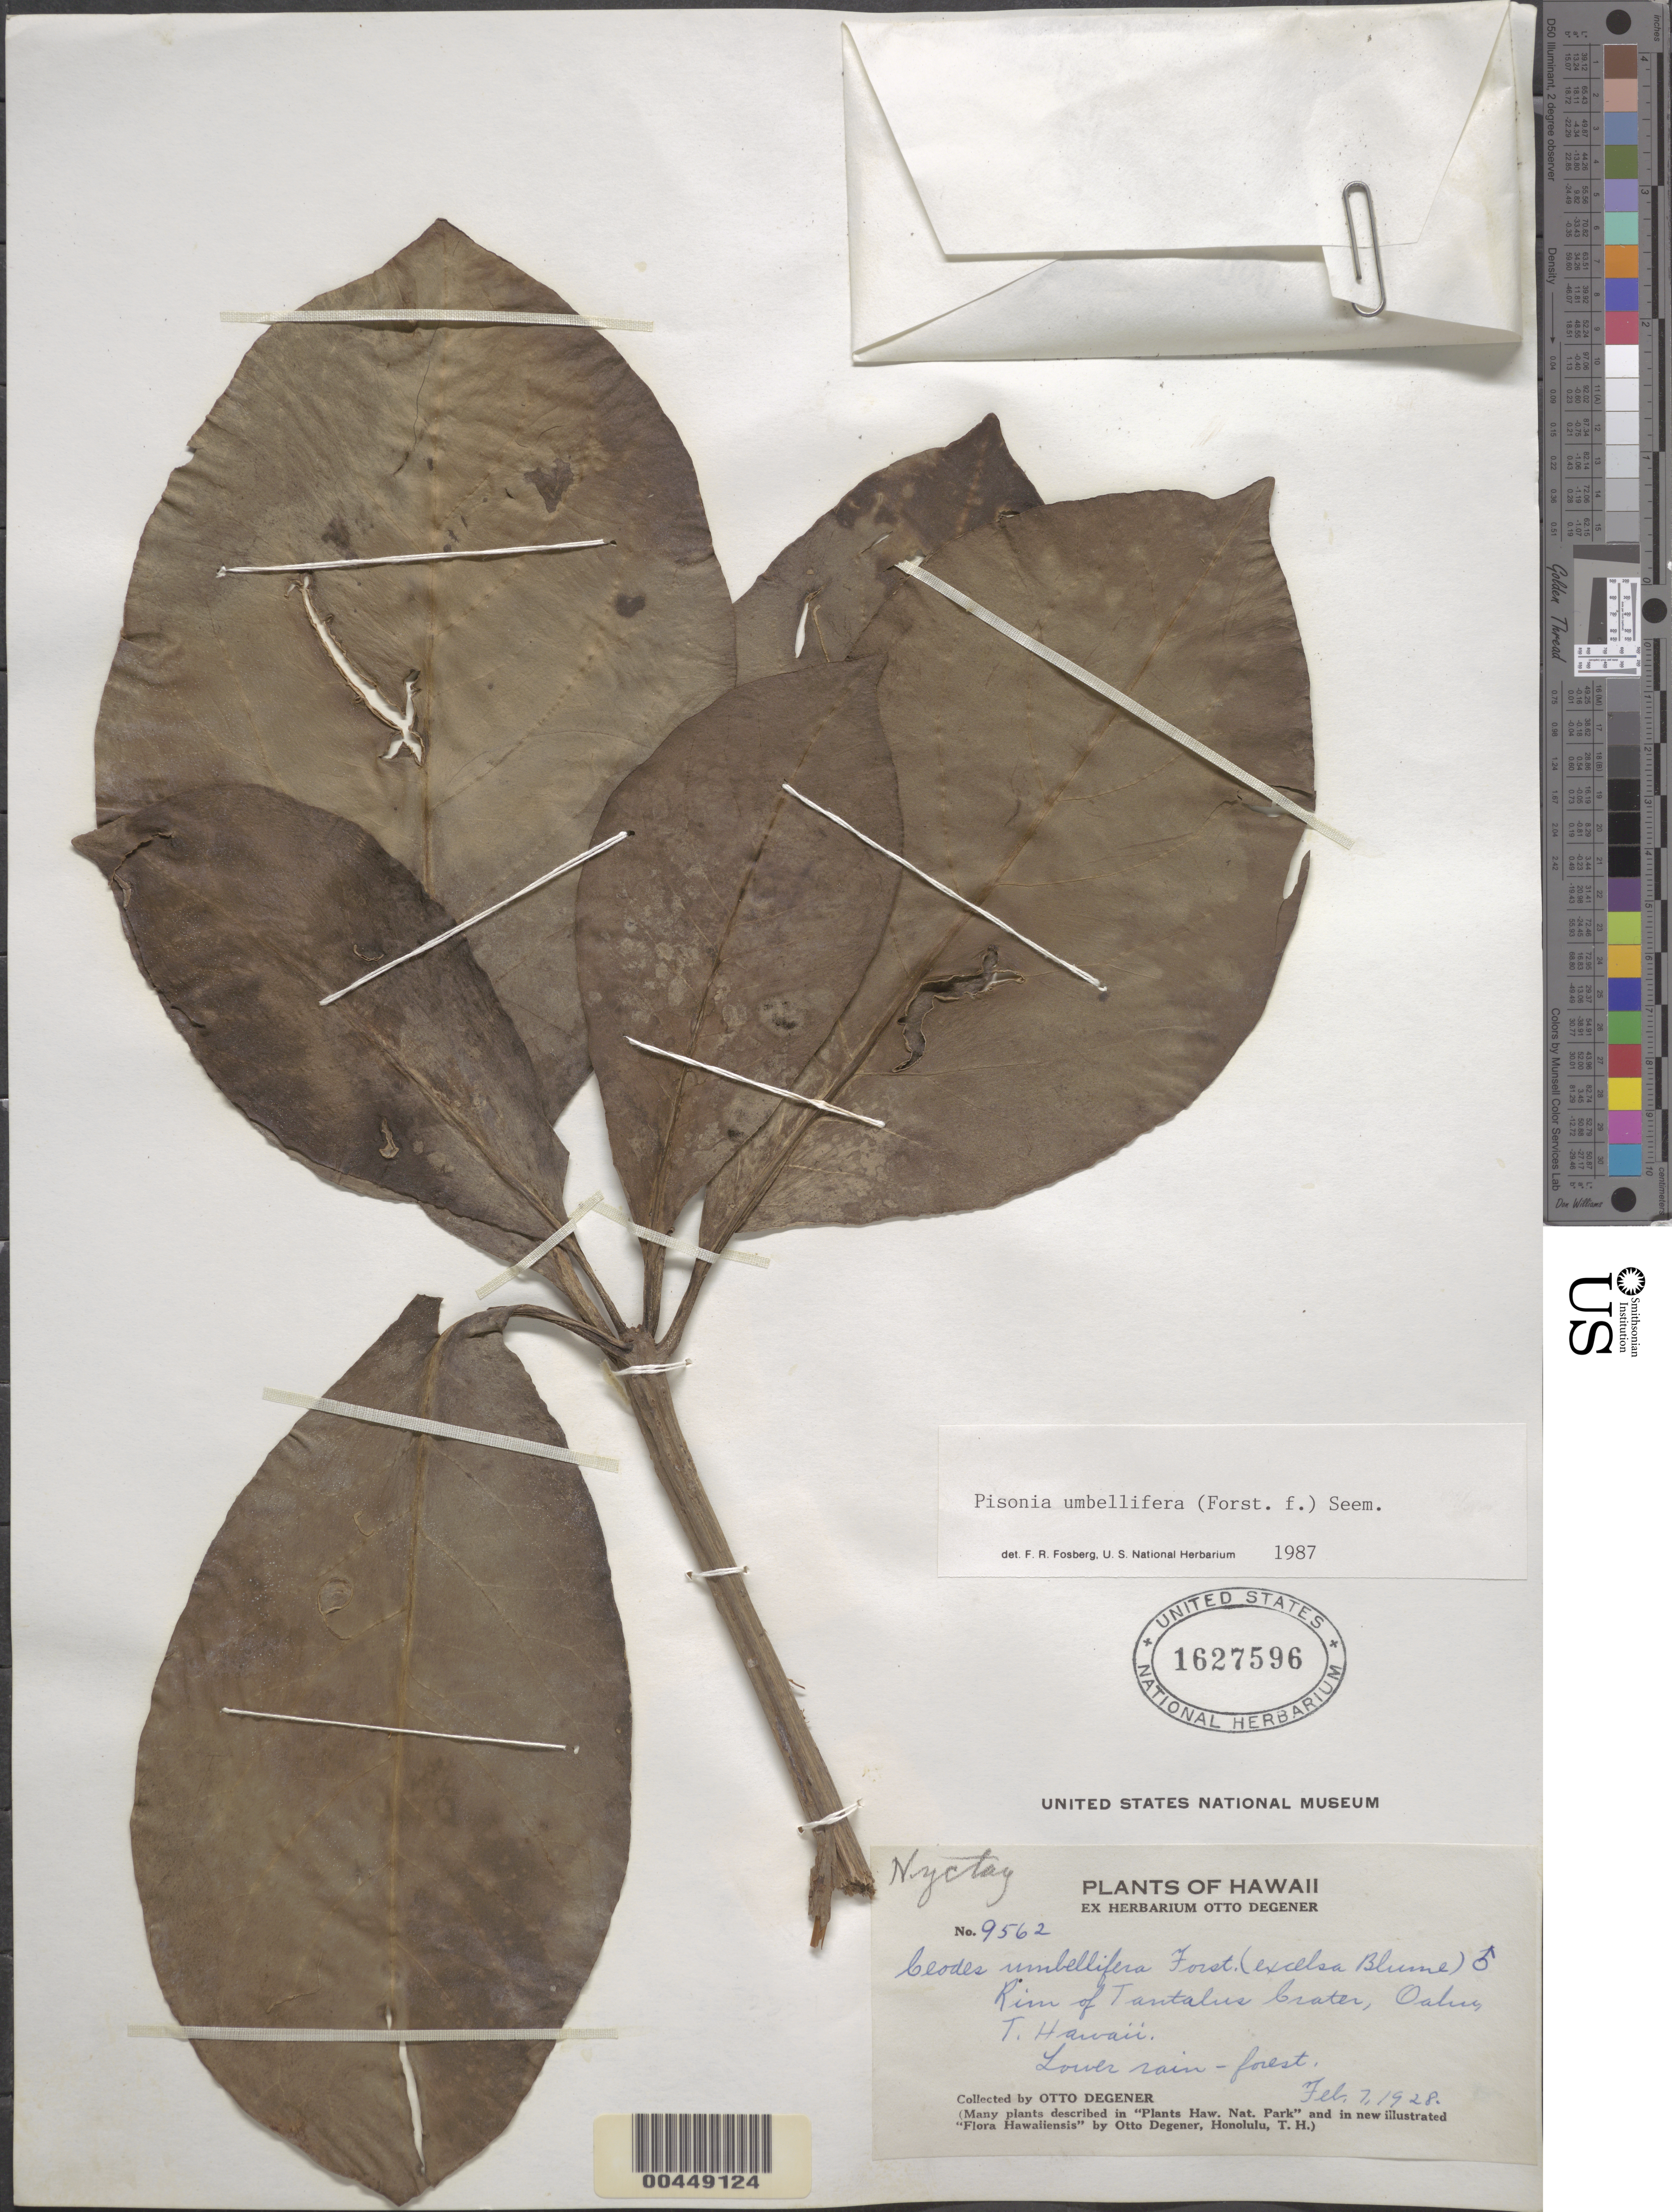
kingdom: Plantae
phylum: Tracheophyta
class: Magnoliopsida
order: Caryophyllales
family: Nyctaginaceae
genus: Ceodes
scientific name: Ceodes umbellifera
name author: J.R. Forst. & G. Forst.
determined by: Wagner, W. L., (BOT), Smithsonian Institution - National Museum of Natural History (UNITED STATES)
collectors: O. Degener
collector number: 9562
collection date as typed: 7 Feb 1928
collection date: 1928-02-07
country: United States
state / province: Hawaii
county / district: Honolulu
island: Oahu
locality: Rim of Tantalus Crater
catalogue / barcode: US 1627596